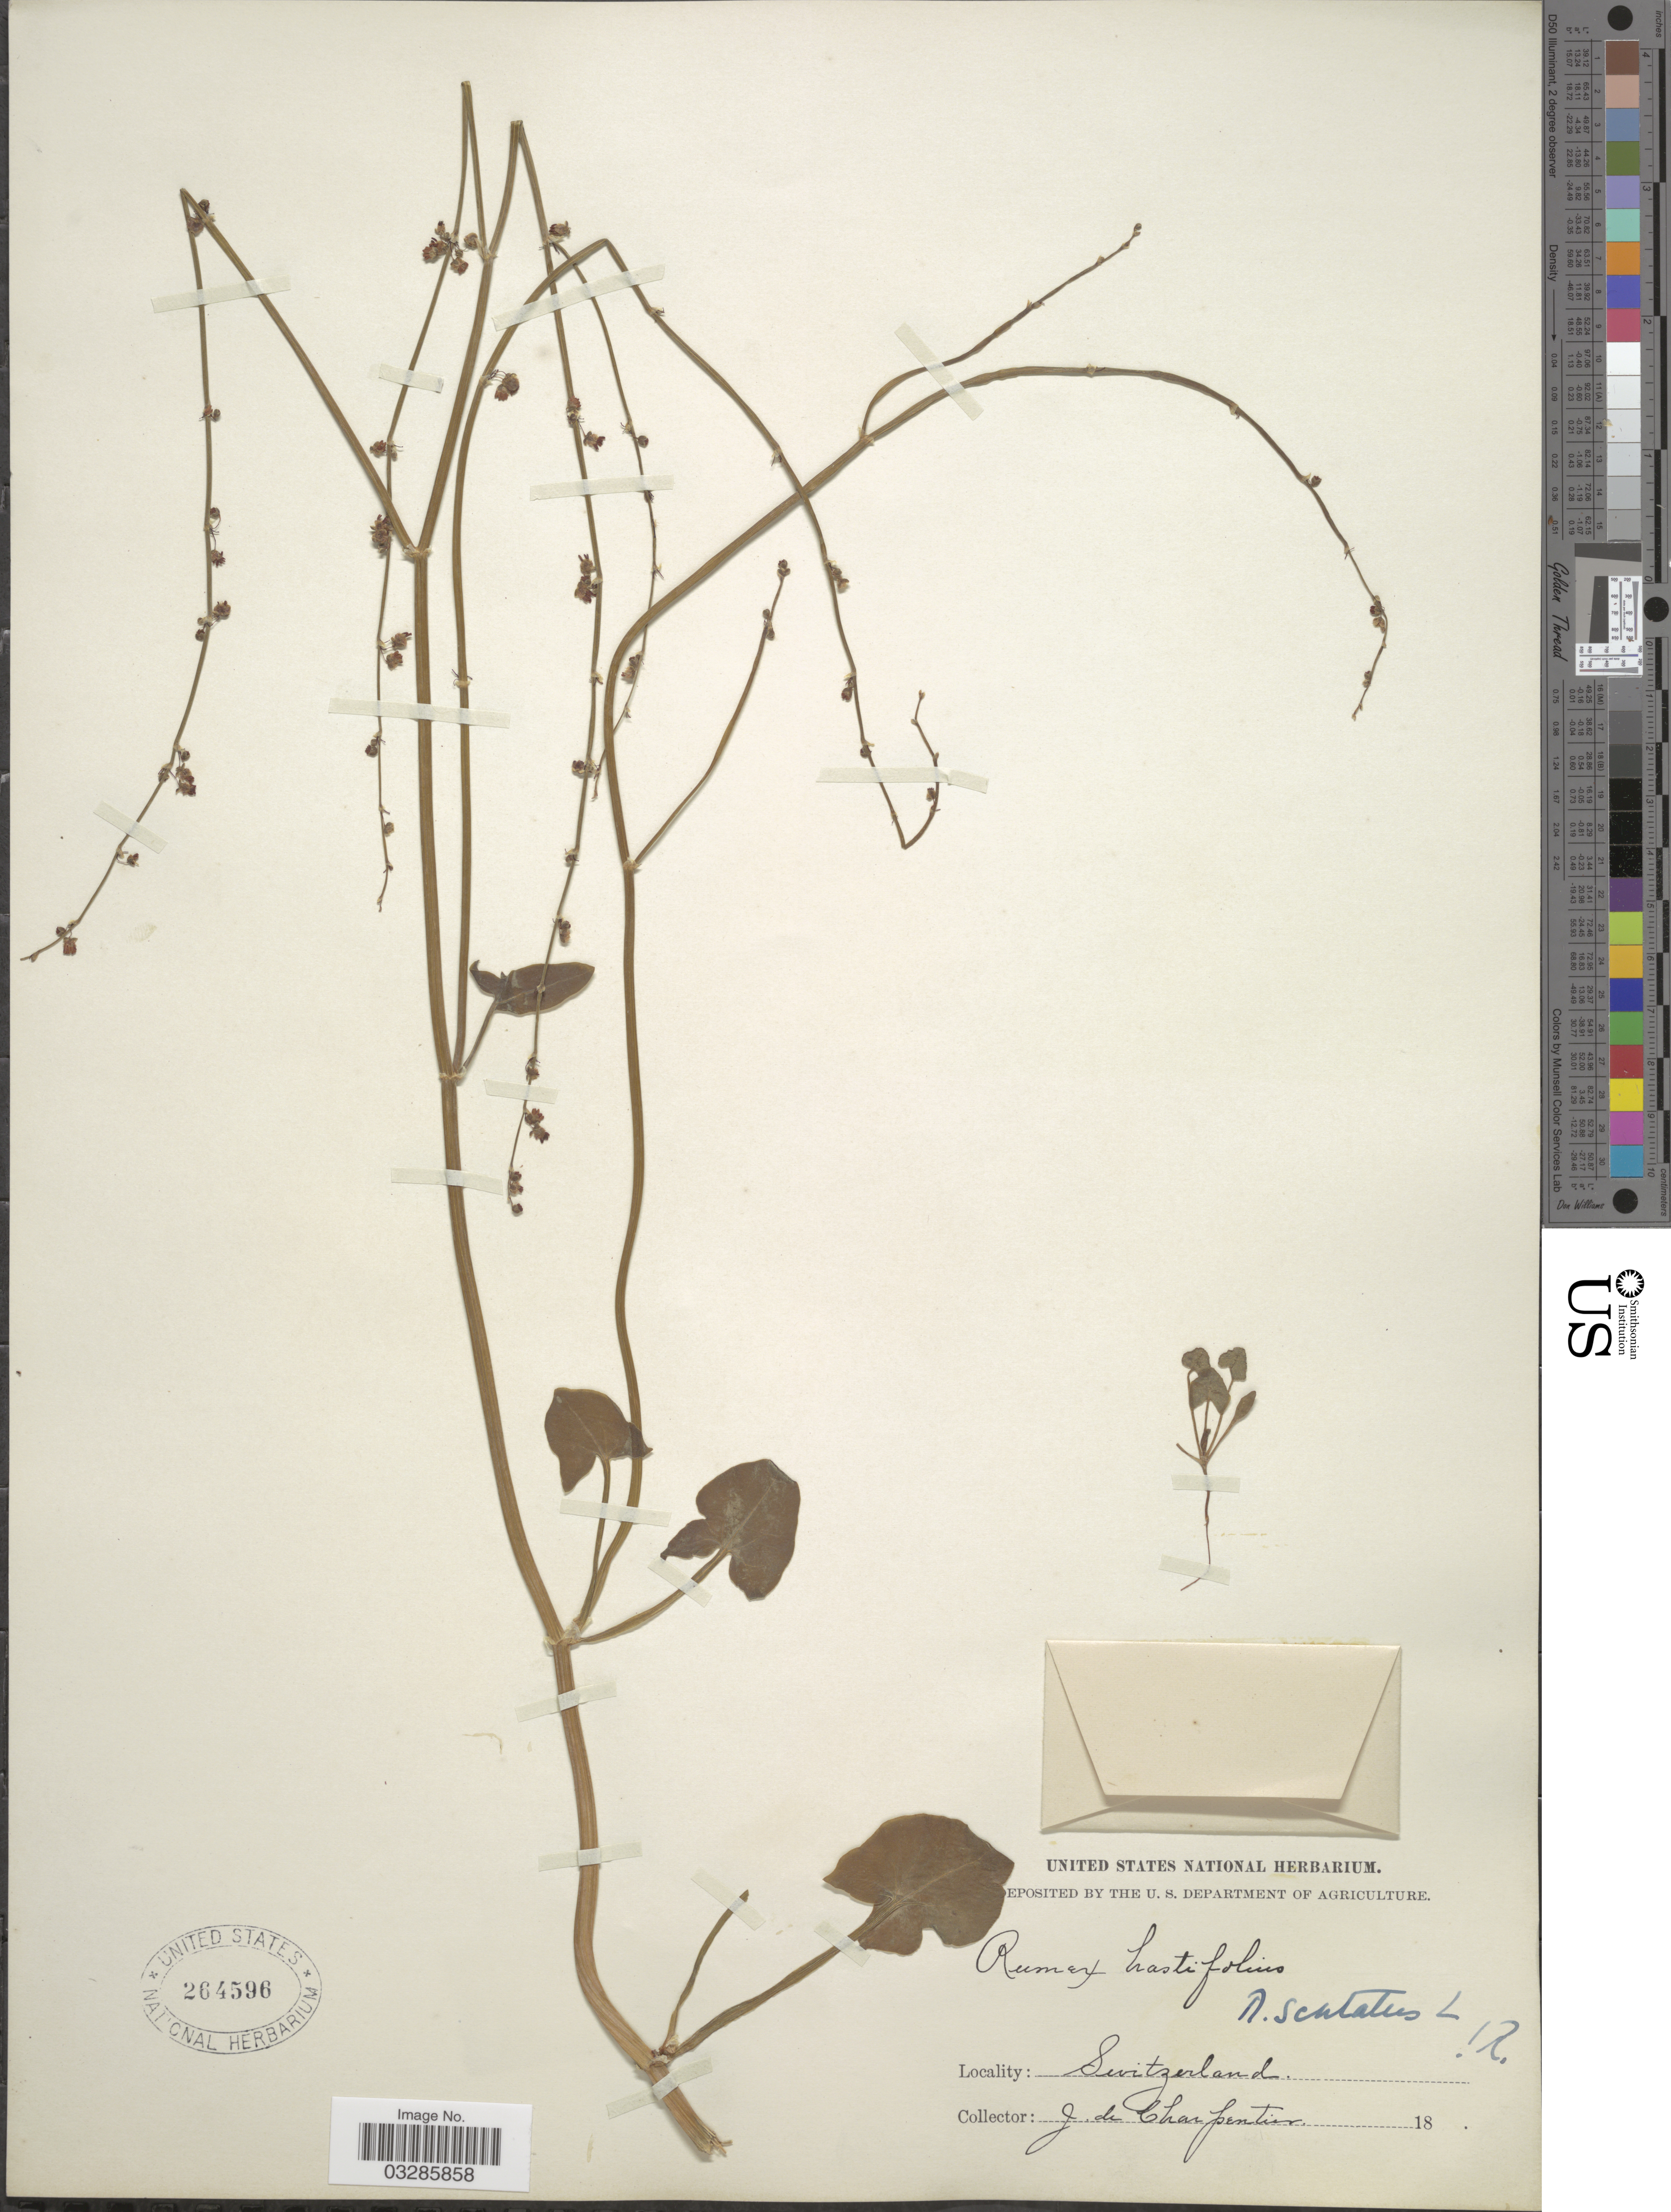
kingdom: Plantae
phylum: Tracheophyta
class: Magnoliopsida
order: Caryophyllales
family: Polygonaceae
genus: Rumex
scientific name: Rumex scutatus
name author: L.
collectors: J. de Charpentier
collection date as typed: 18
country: Switzerland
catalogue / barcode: US 264596